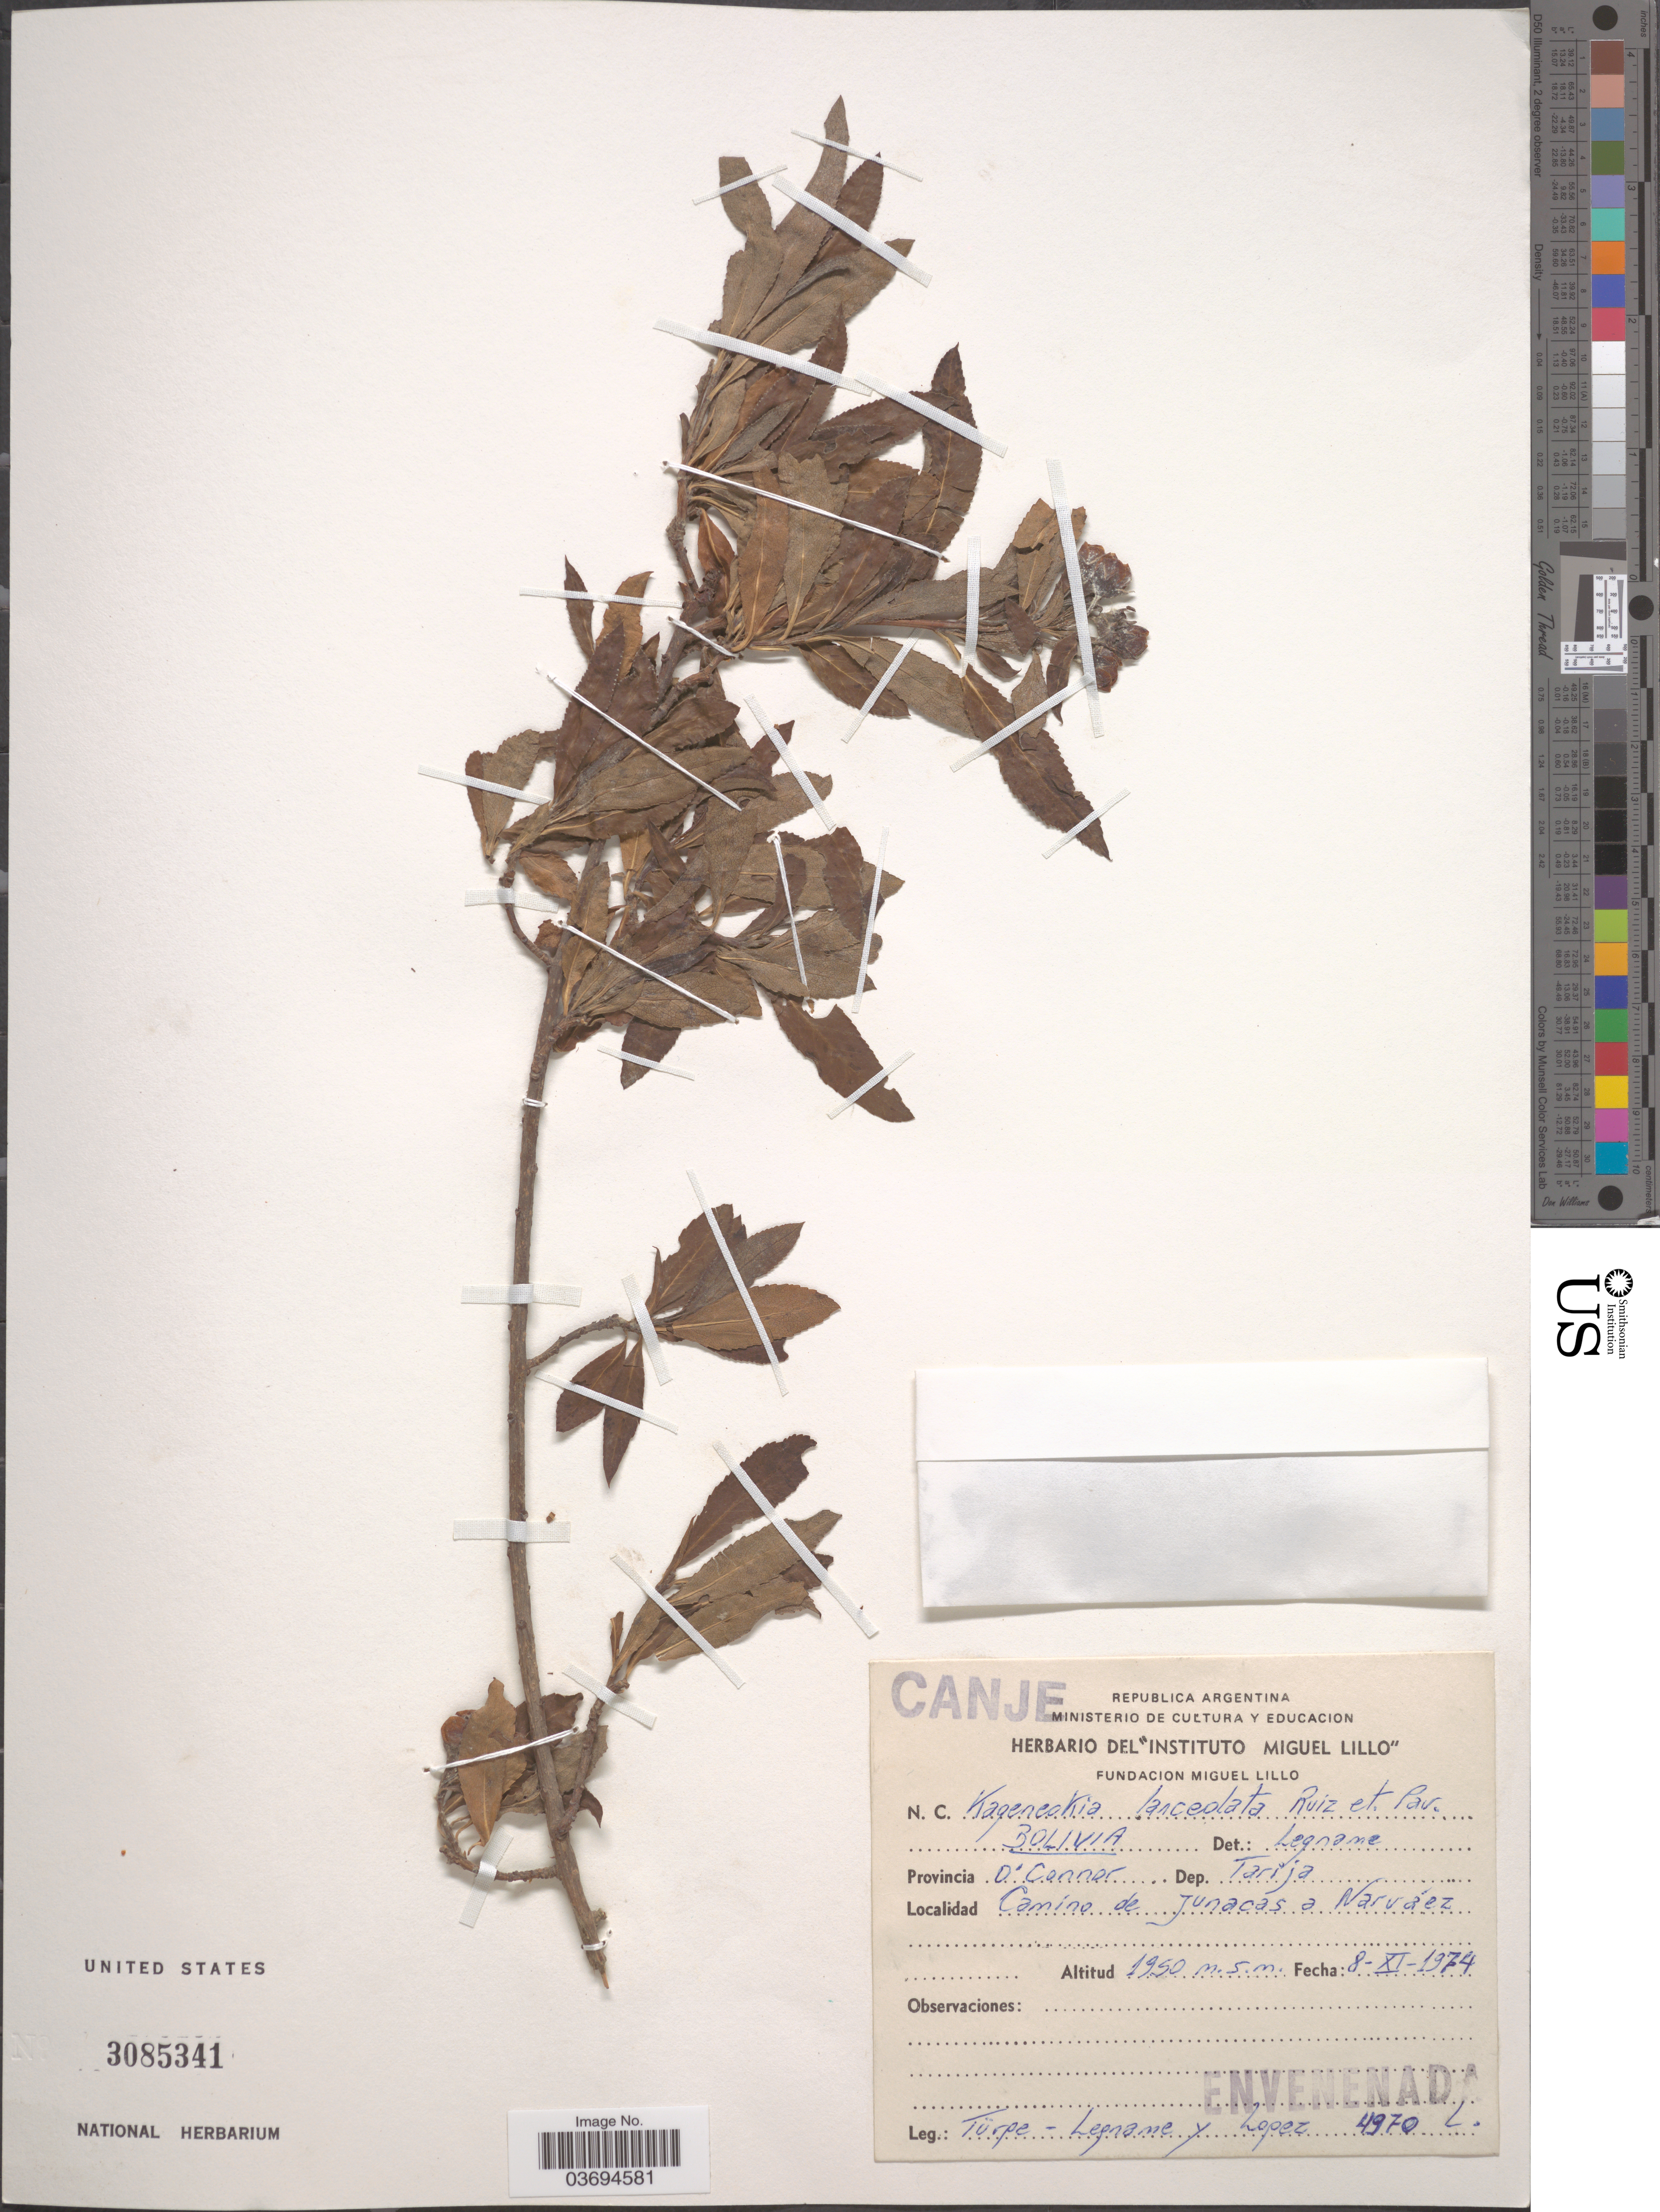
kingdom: Plantae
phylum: Tracheophyta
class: Magnoliopsida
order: Rosales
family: Rosaceae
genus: Kageneckia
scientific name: Kageneckia lanceolata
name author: Ruiz & Pav.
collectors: Türpe-Legname & -. Lopez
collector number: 4970L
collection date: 1974-11-08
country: Bolivia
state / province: Tarija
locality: Provincia O'Connor. Dep. Tarija. Camino de Junacas de Narváez.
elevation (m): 1950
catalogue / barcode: US 3085341